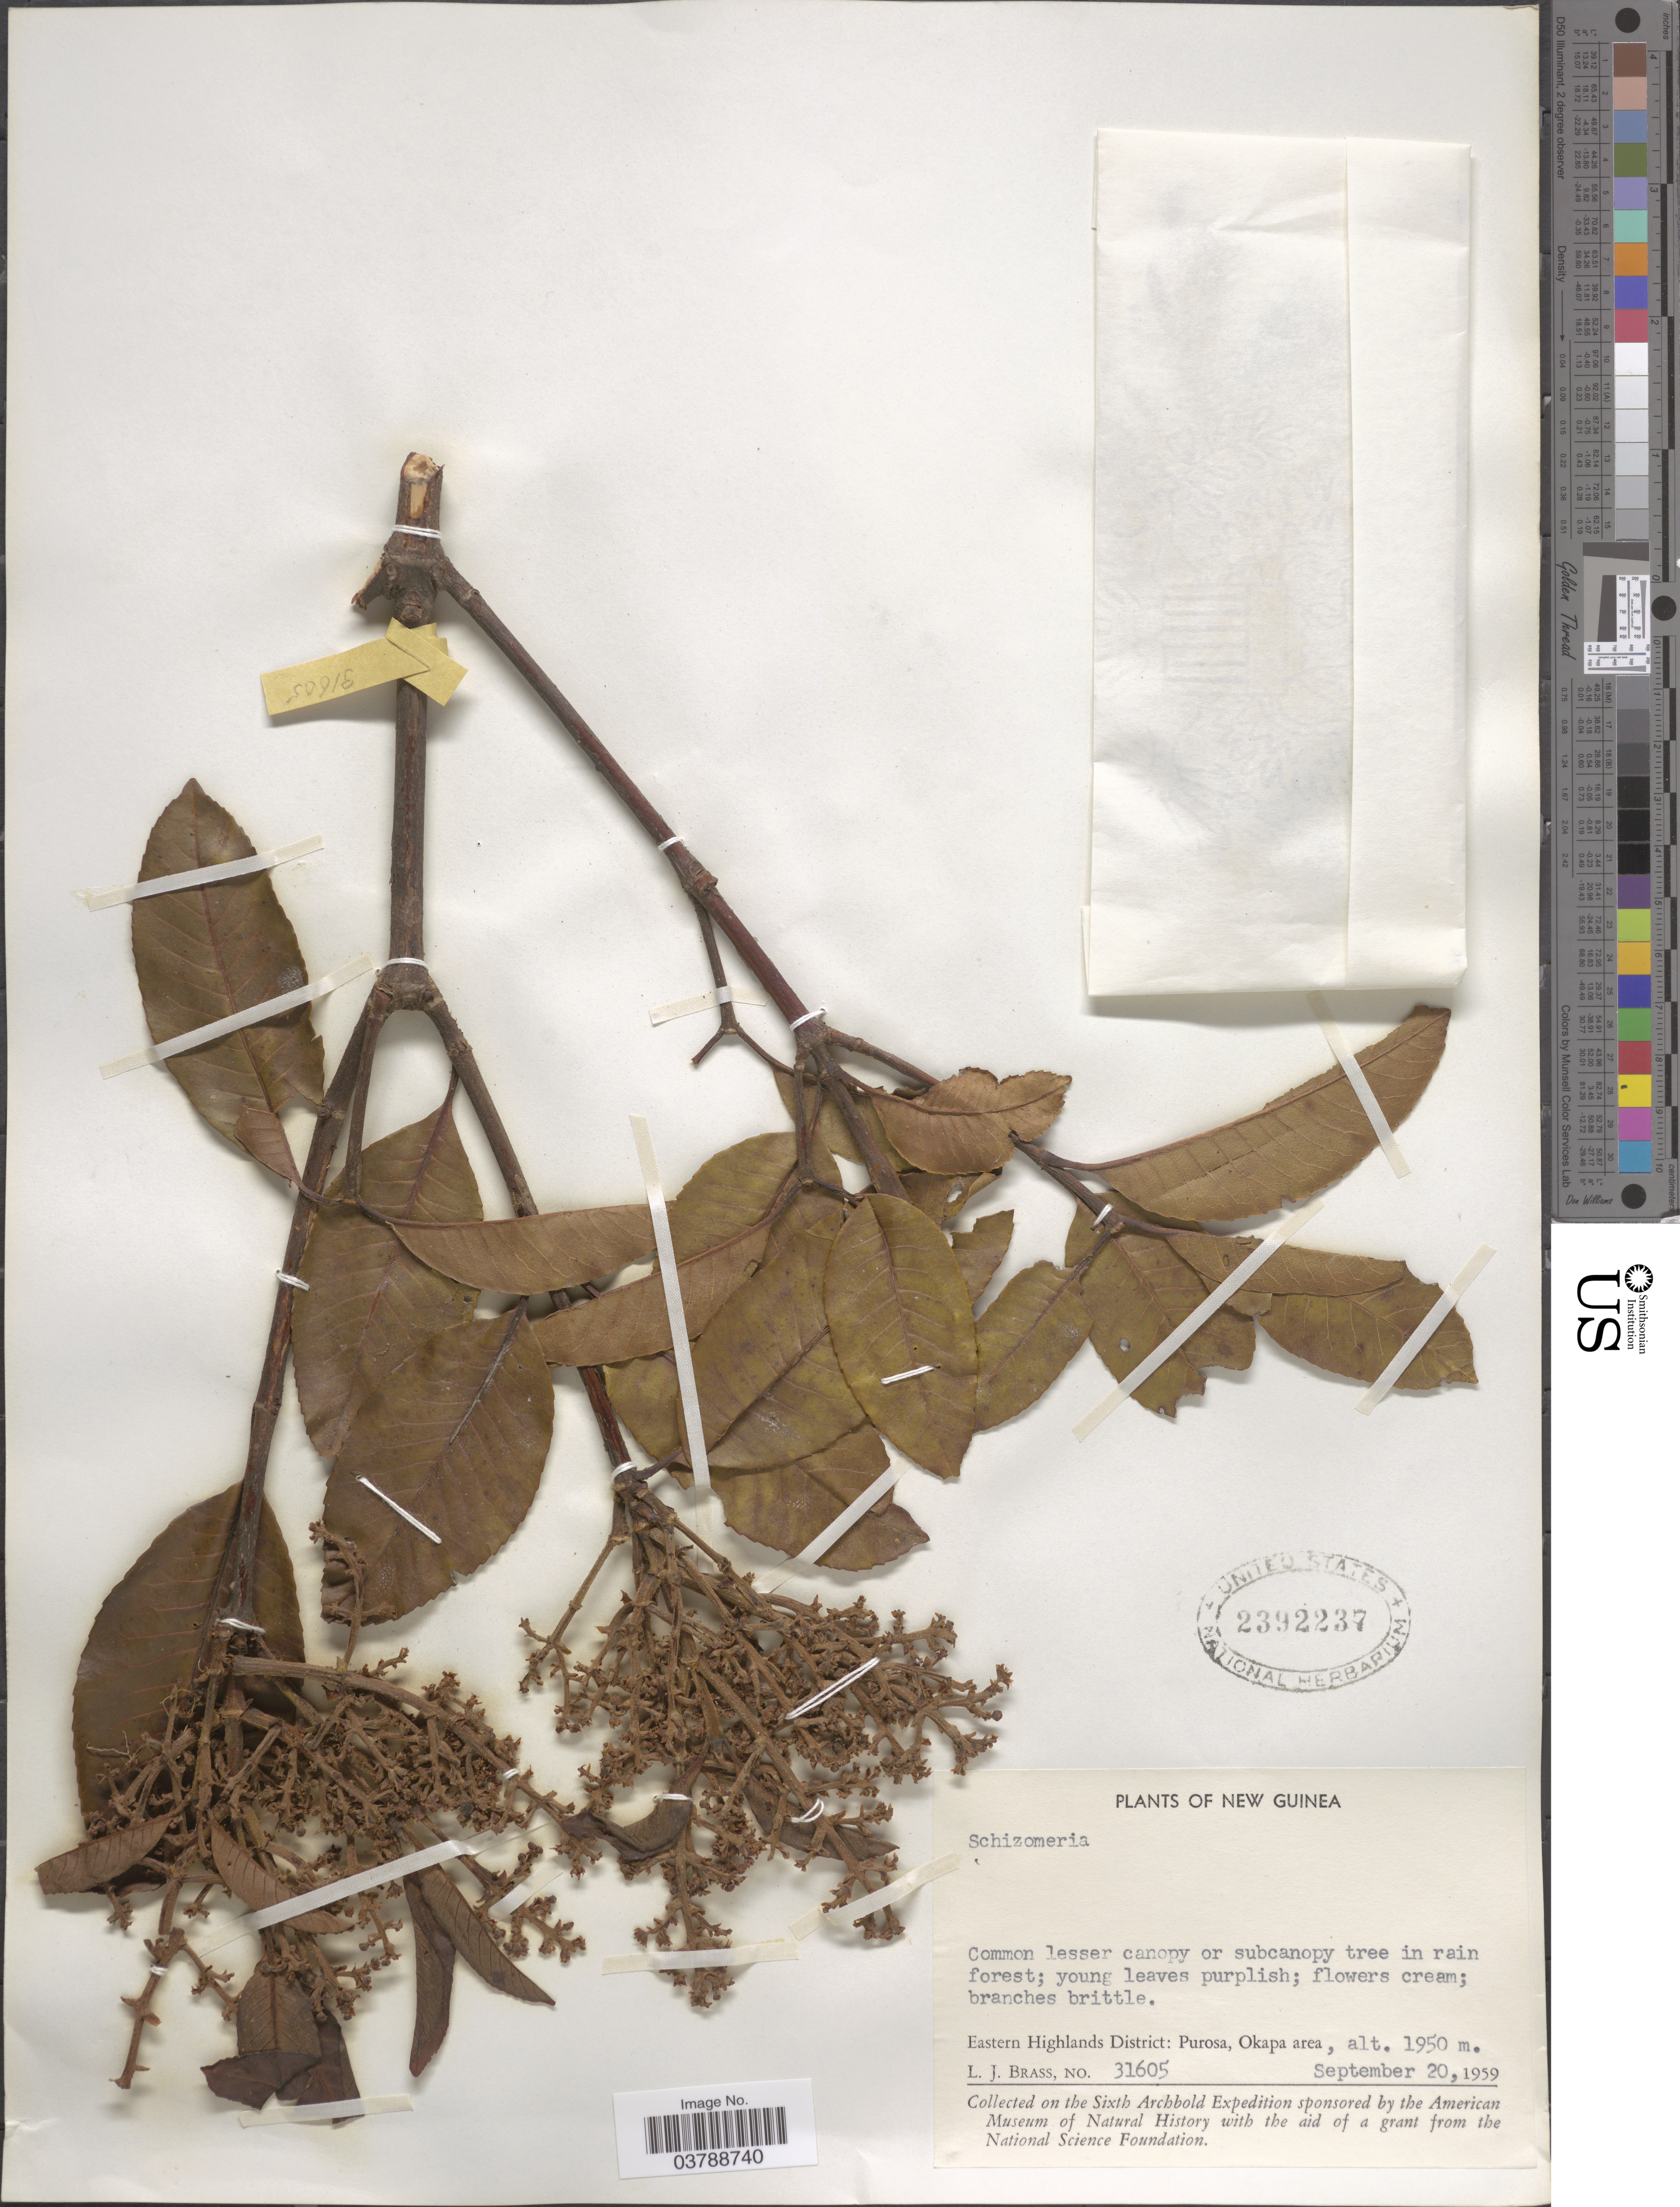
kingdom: Plantae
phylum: Tracheophyta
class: Magnoliopsida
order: Oxalidales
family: Cunoniaceae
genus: Schizomeria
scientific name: Schizomeria sp.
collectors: L. J. Brass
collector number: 31605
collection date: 1959-09-20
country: Papua New Guinea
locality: New Guinea. Eastern Highlands District: Purosa, Okapa area.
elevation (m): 1950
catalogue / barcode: US 2392237